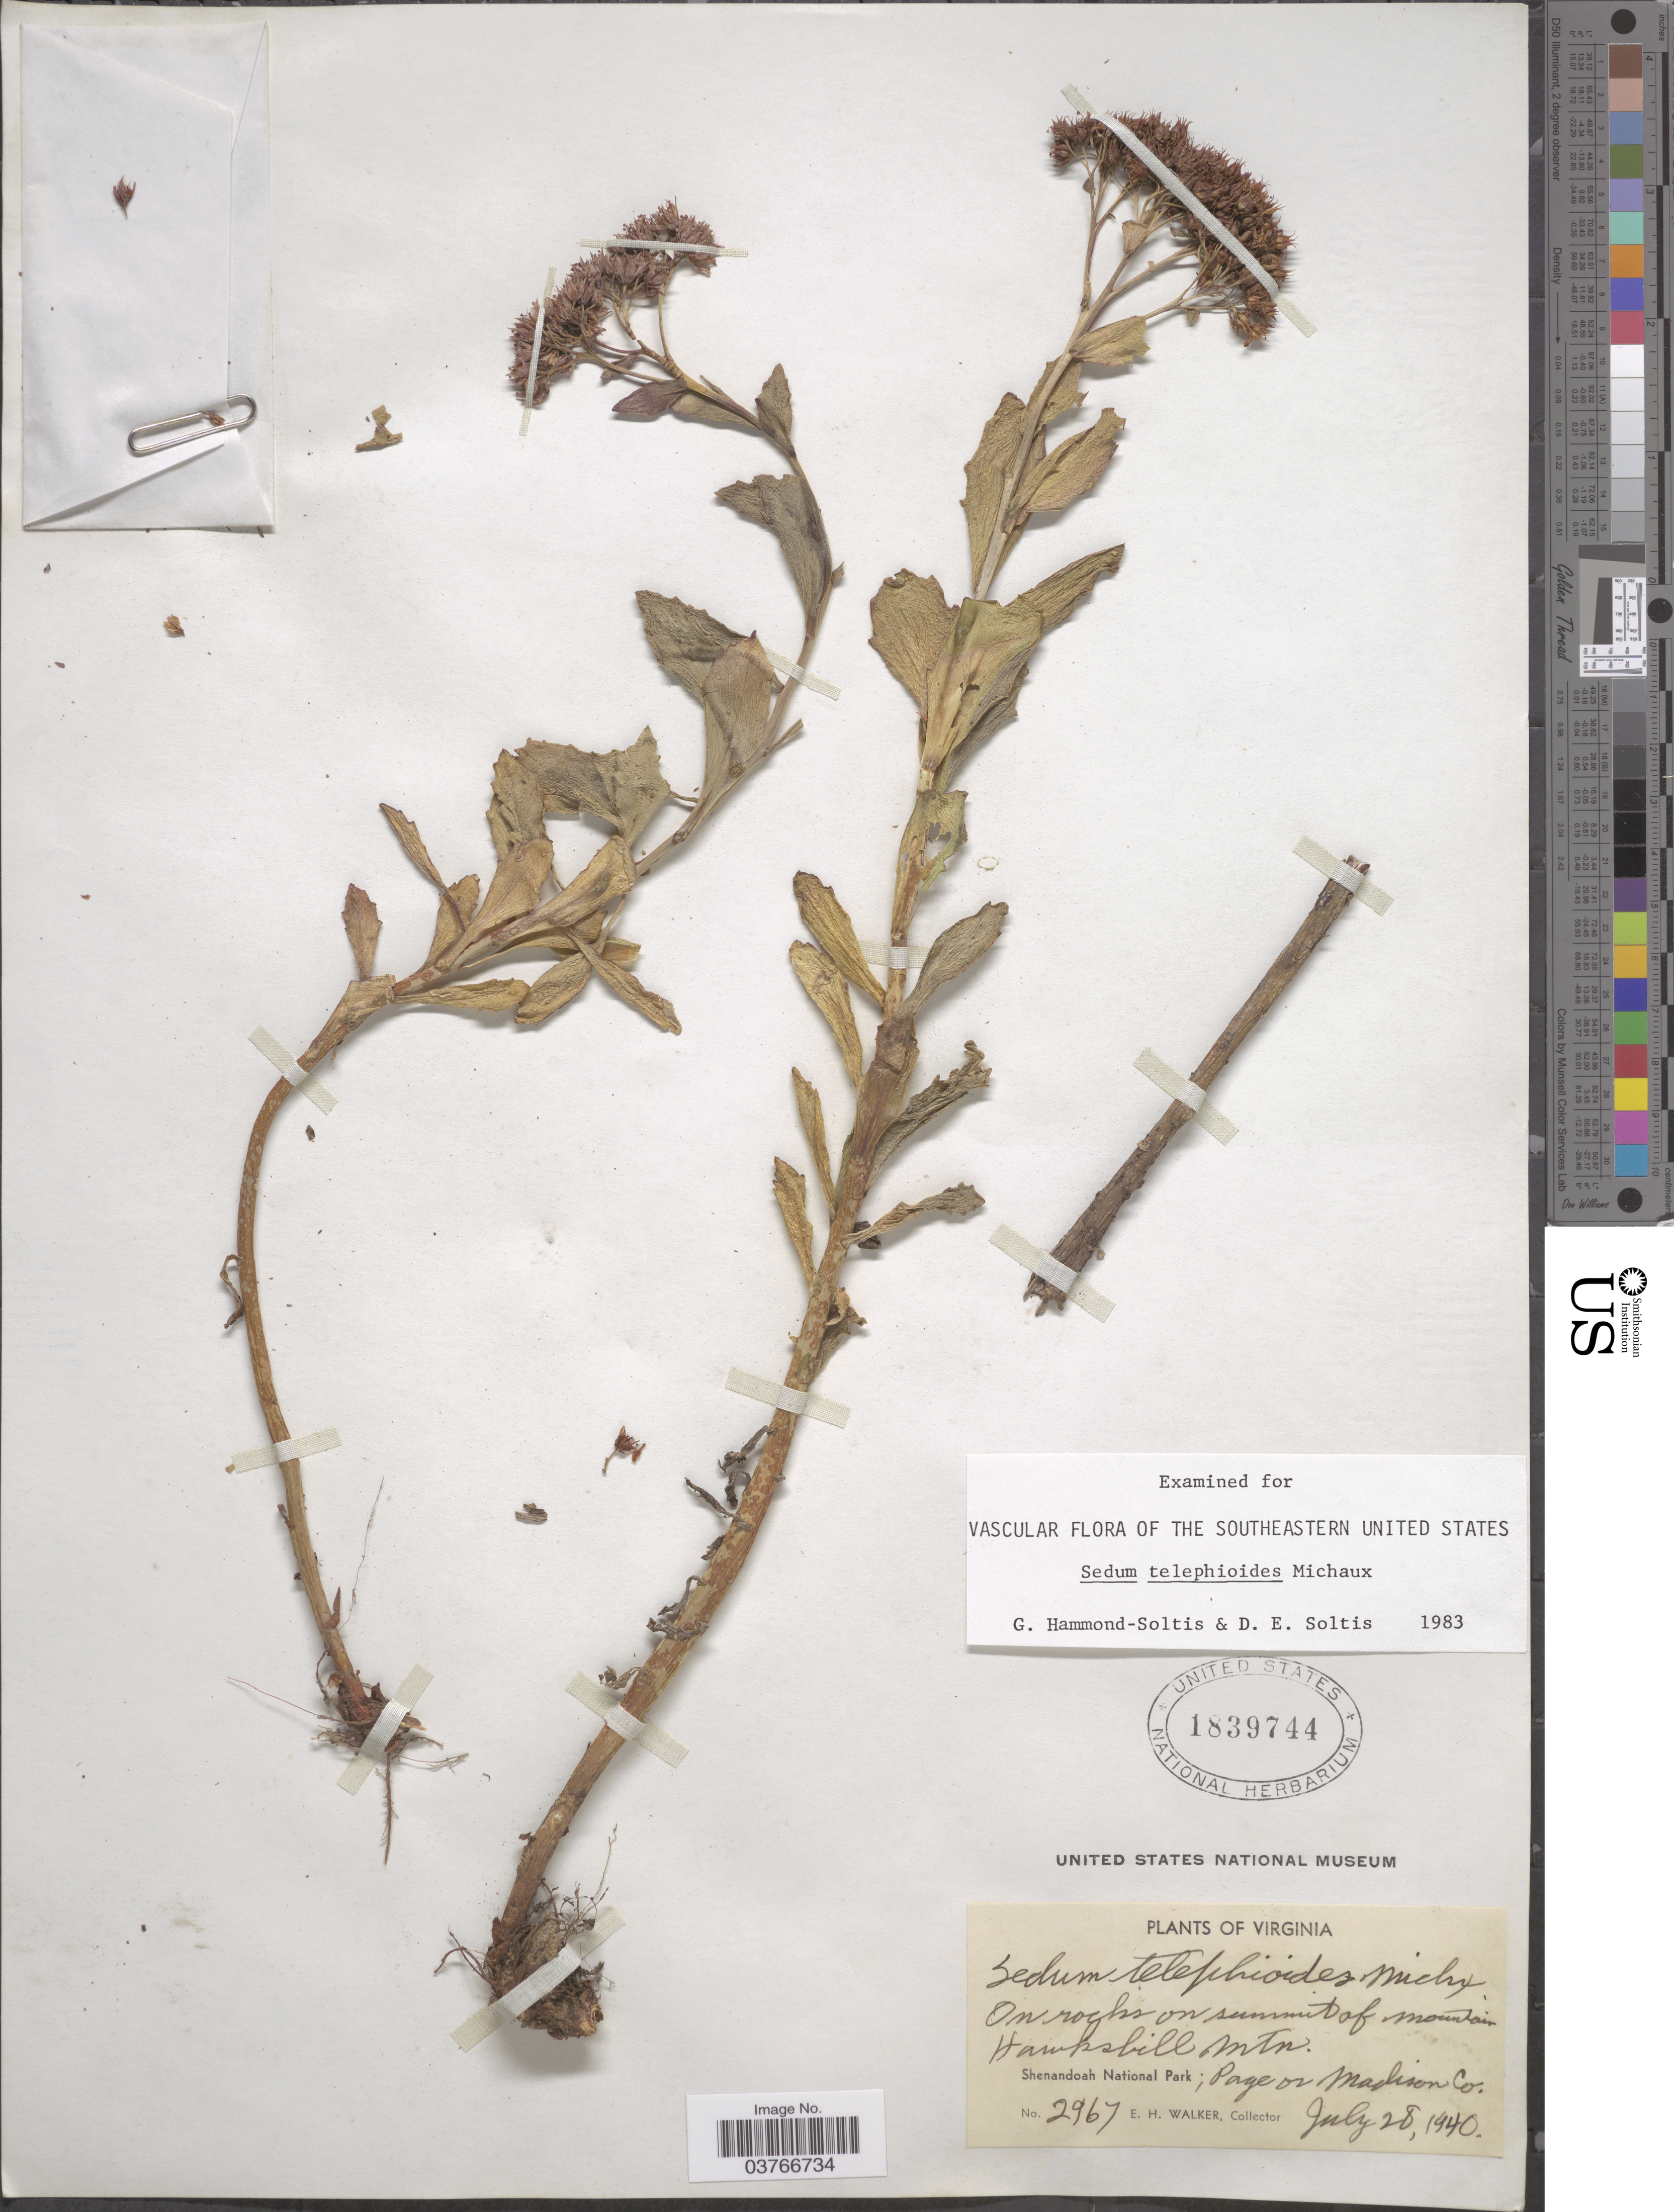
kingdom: Plantae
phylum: Tracheophyta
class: Magnoliopsida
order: Saxifragales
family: Crassulaceae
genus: Hylotelephium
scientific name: Hylotelephium telephioides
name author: (Michx.) H. Ohba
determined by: Strong, Mark T., (BOT), Smithsonian Institution - National Museum of Natural History (UNITED STATES)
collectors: E. H. Walker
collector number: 2967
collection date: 1940-07-28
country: United States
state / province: Virginia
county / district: Page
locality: On rocks on summit of mountain. Hawksbill Mtn. Shenandoah National Park; Page or Mackson Co.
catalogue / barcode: US 1839744